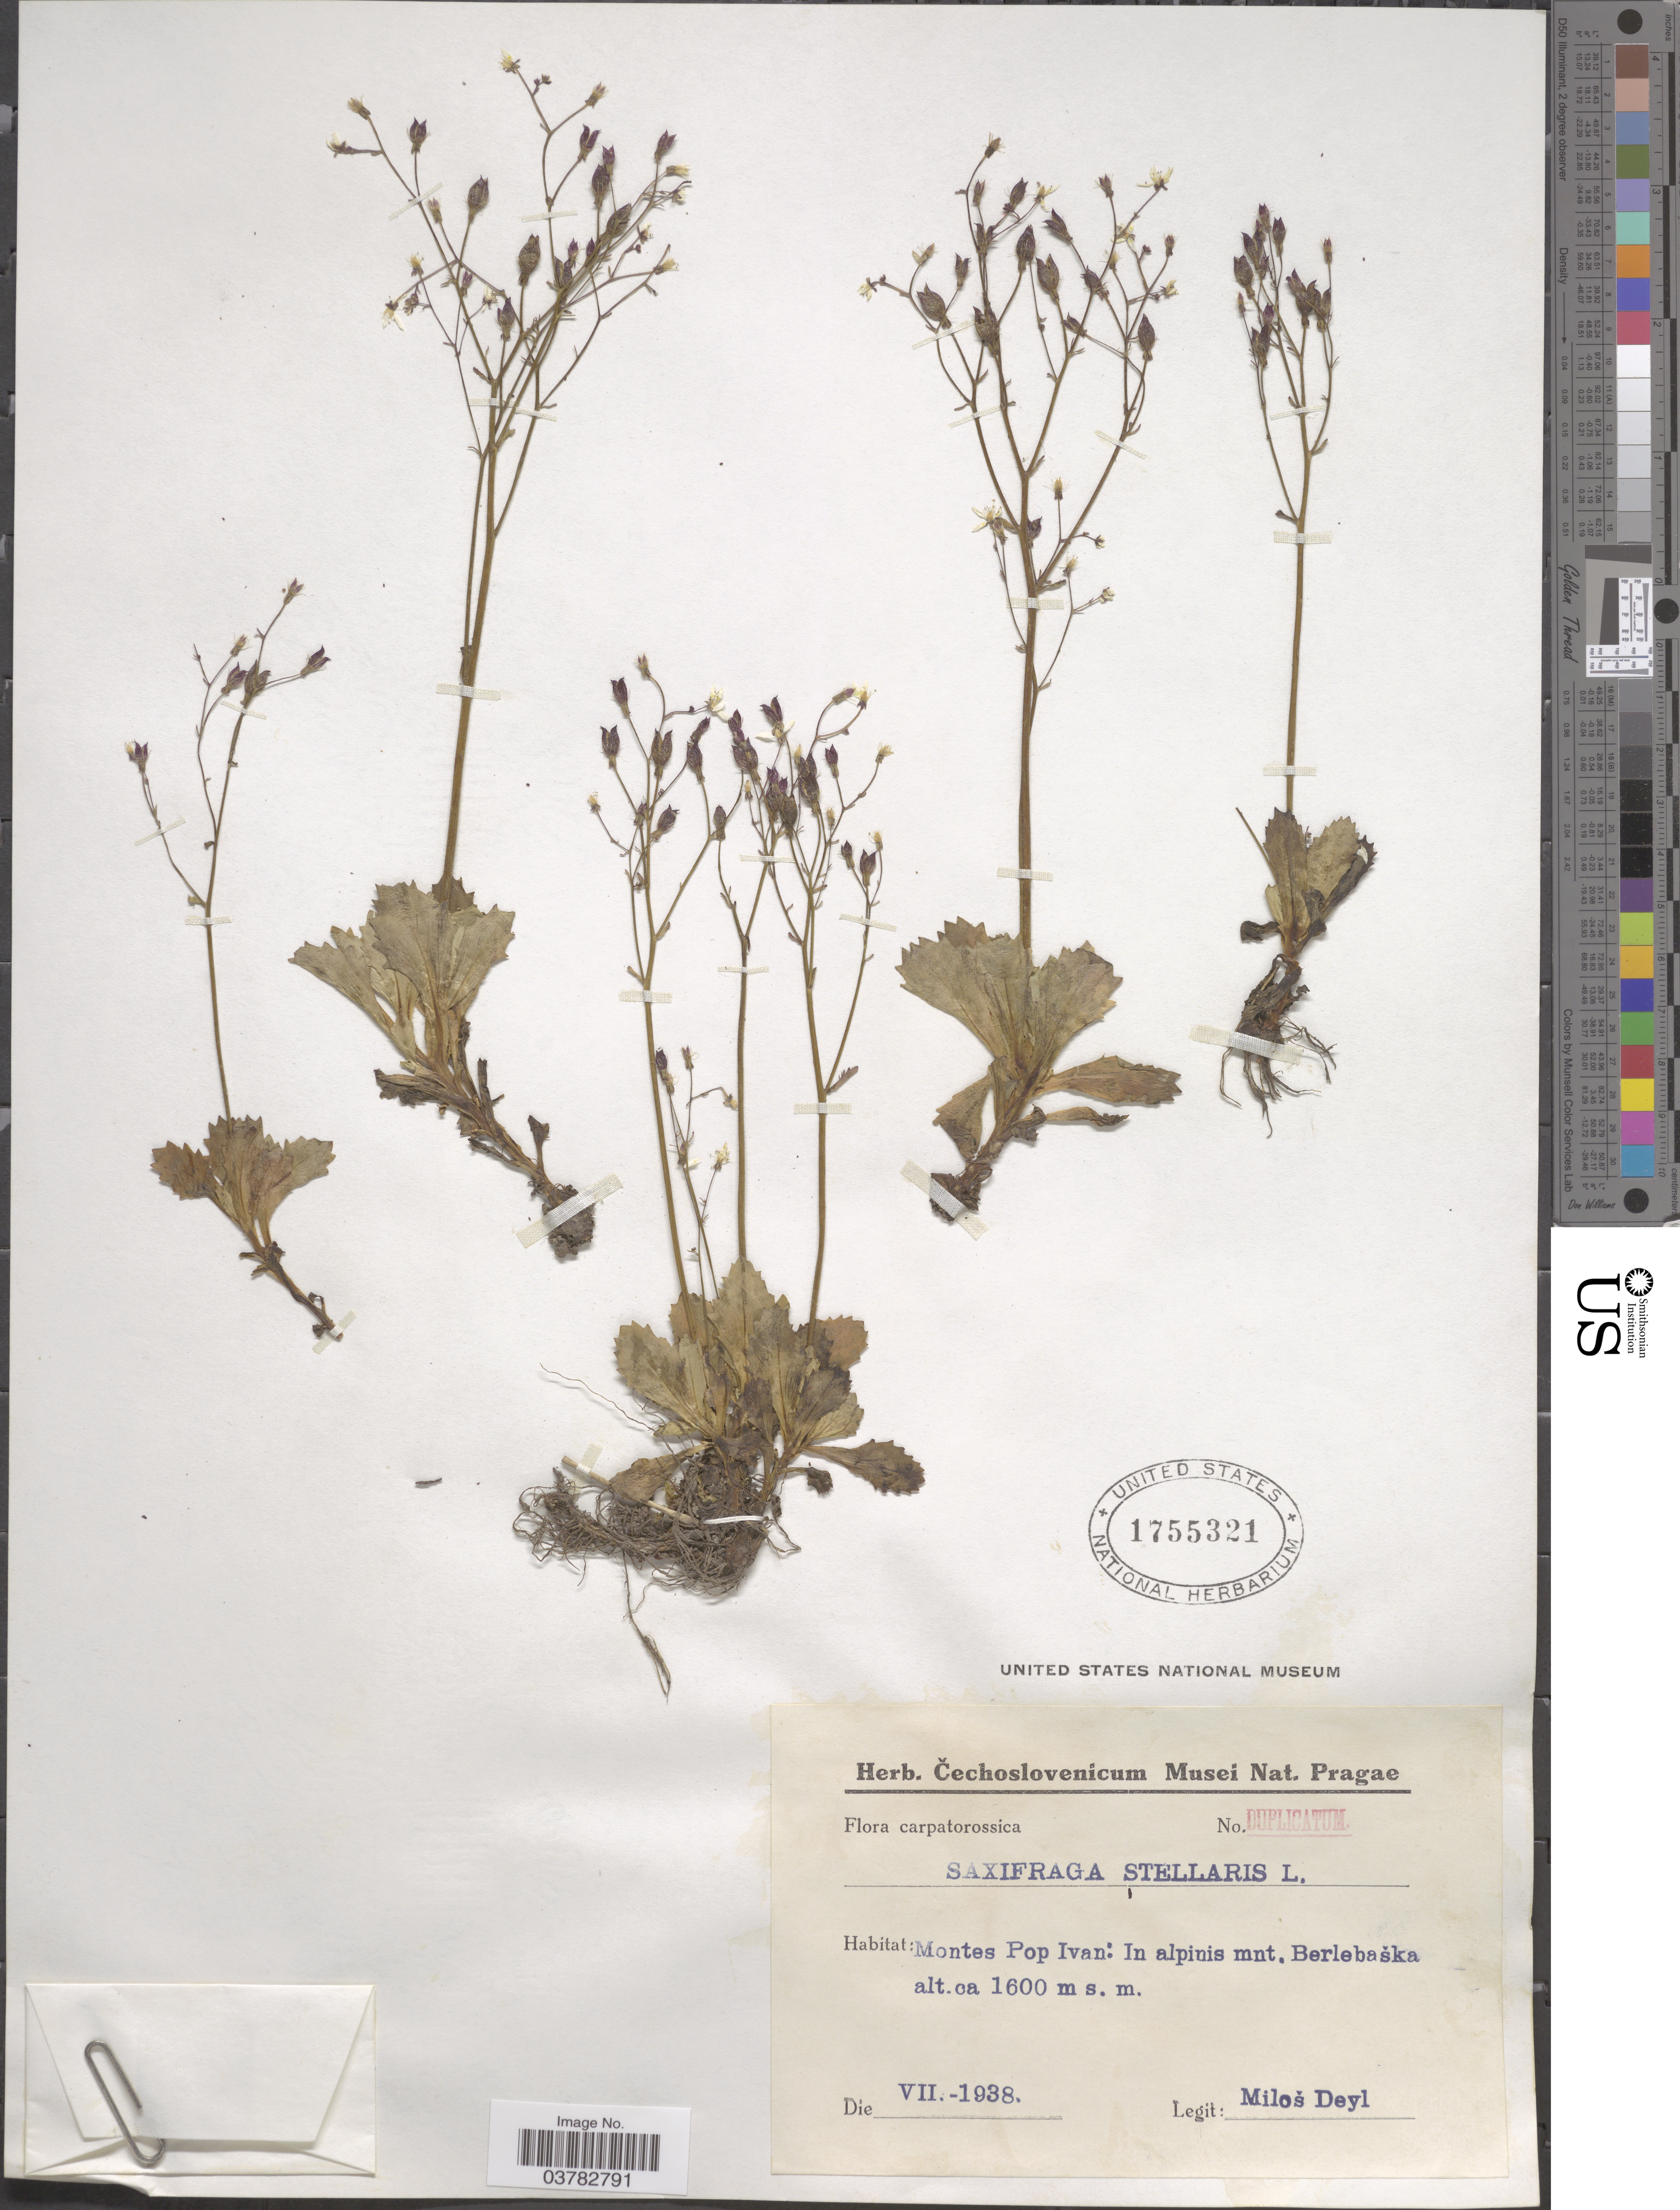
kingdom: Plantae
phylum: Tracheophyta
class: Magnoliopsida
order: Saxifragales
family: Saxifragaceae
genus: Micranthes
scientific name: Micranthes stellaris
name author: (L.) Galasso et al.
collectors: M. Deyl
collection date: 1938-07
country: Ukraine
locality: Carpatorossica. Montes Pop Ivan: In alpinis mnt. Berlebaška.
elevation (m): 1600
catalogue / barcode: US 1755321